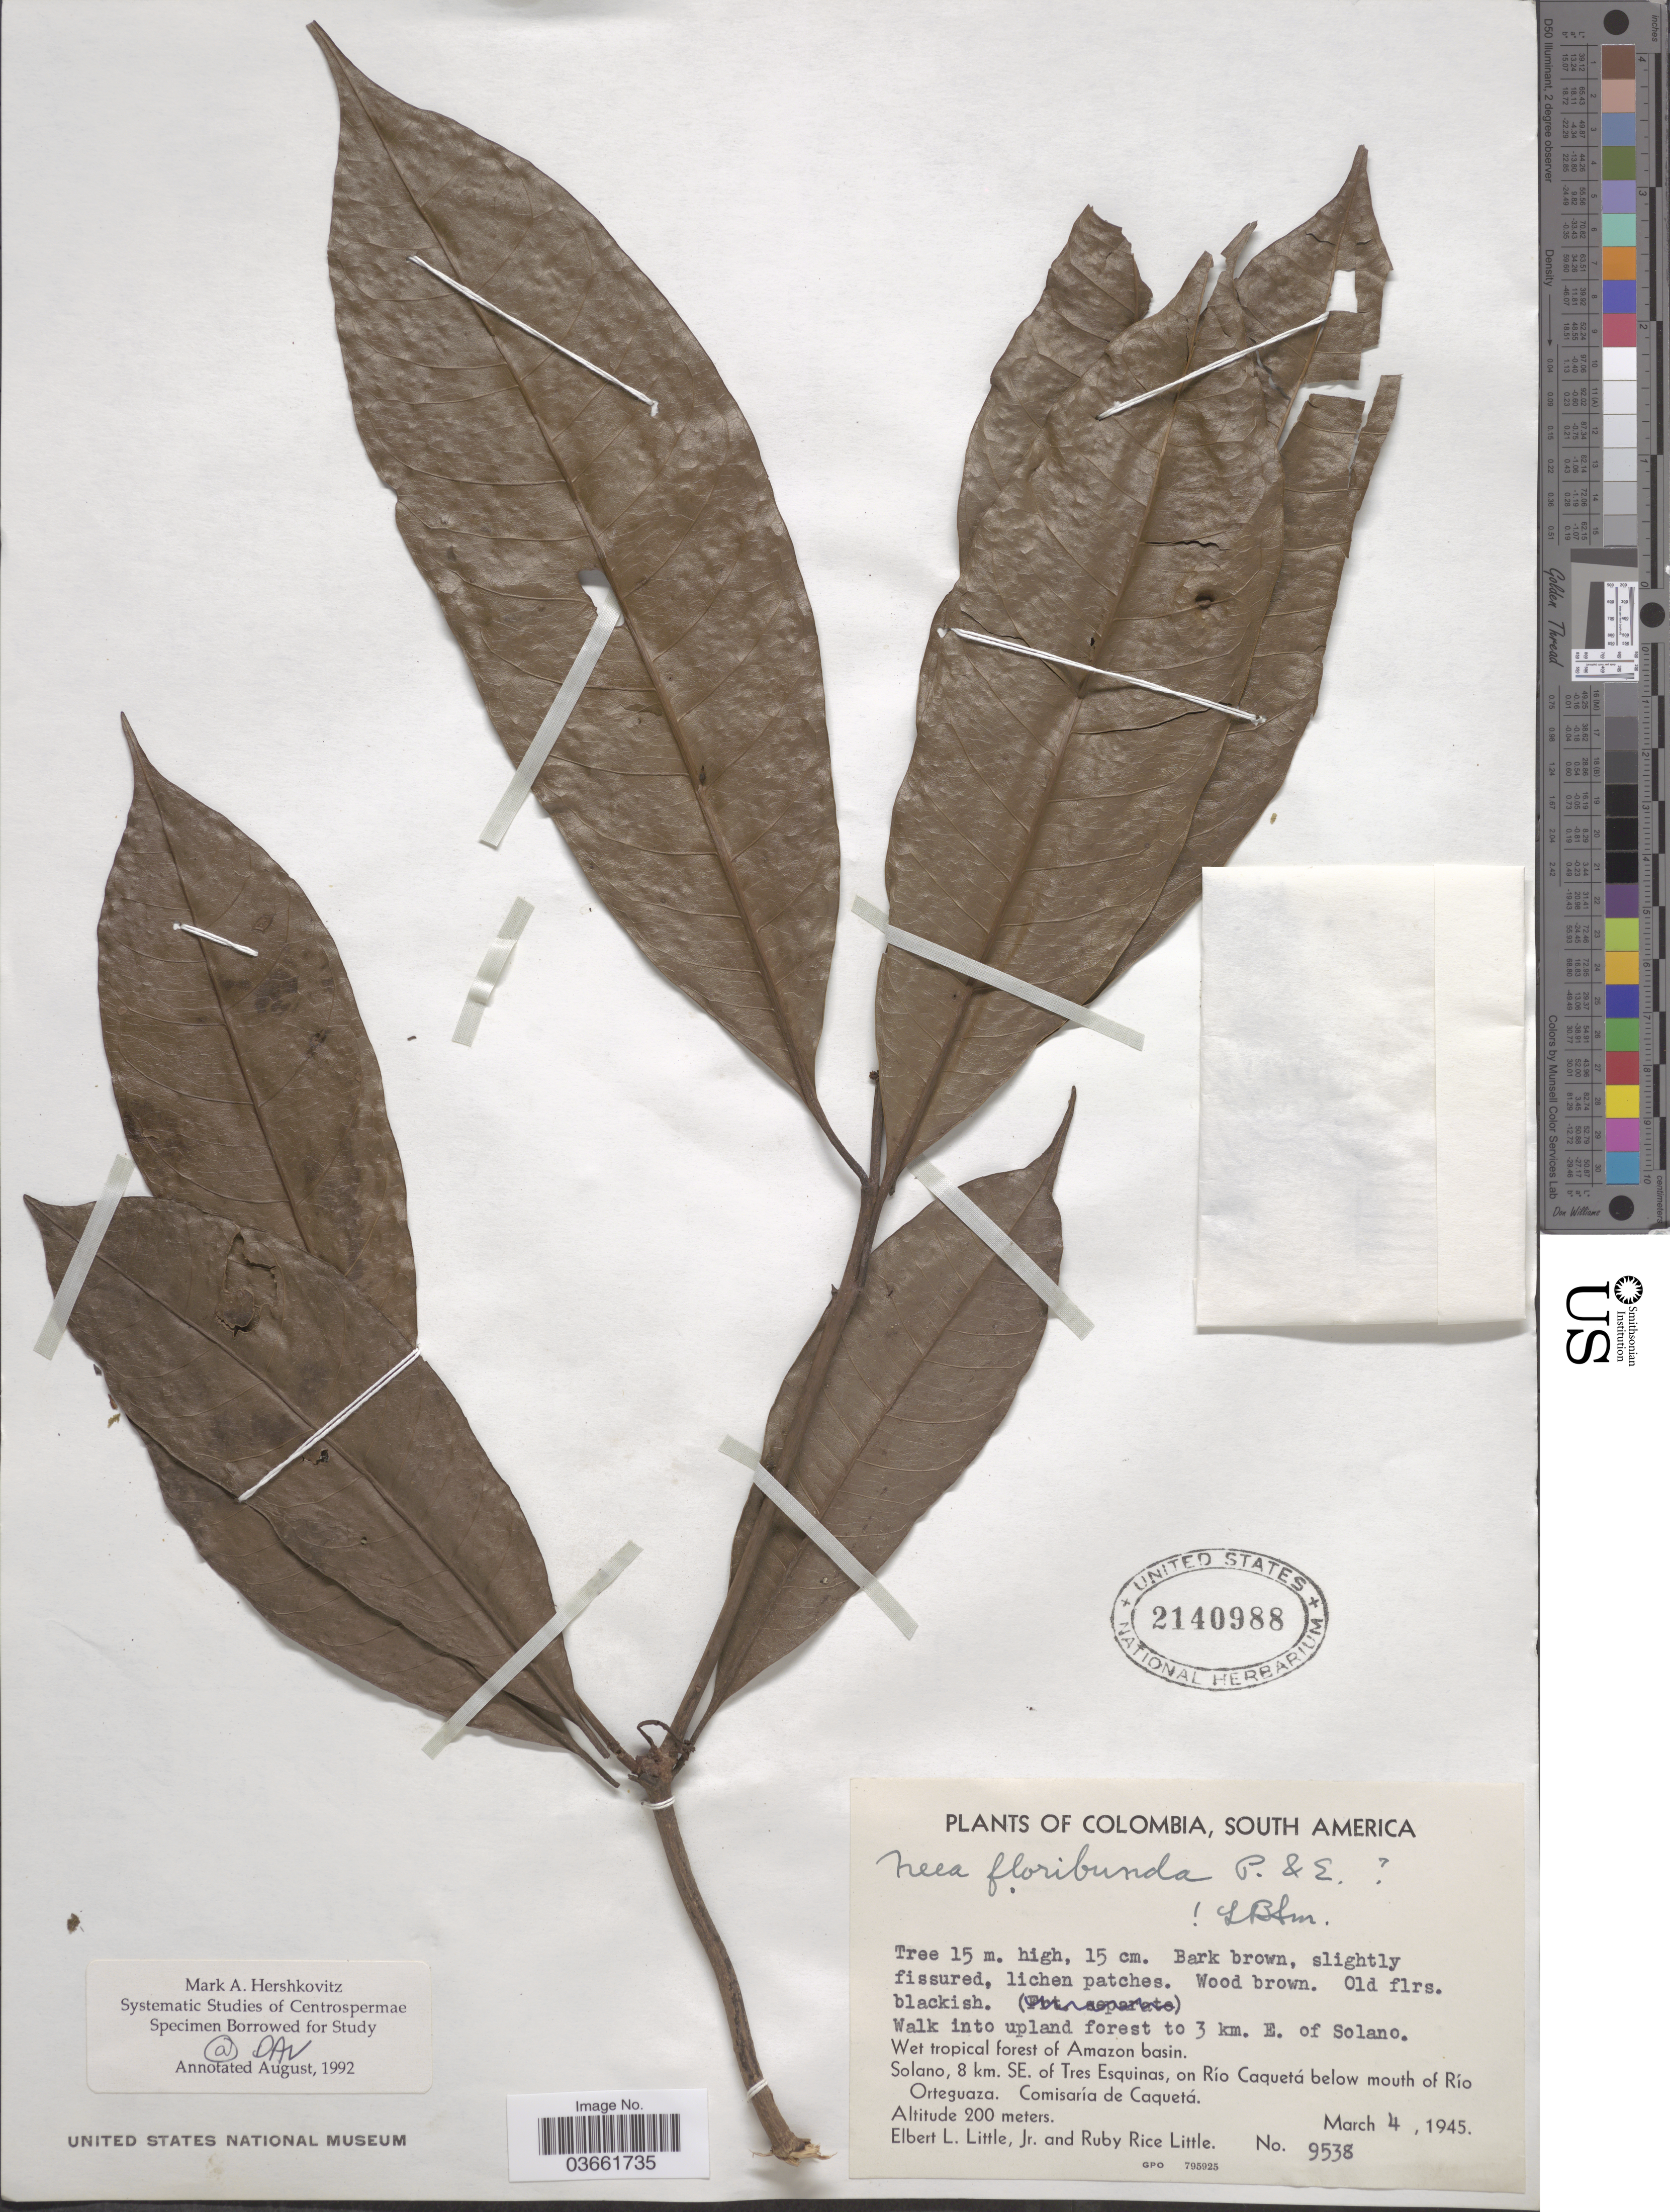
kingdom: Plantae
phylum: Tracheophyta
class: Magnoliopsida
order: Caryophyllales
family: Nyctaginaceae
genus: Neea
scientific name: Neea floribunda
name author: Poepp. & Endl.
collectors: E. L. Little & R. R. Little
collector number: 9538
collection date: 1945-03-04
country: Colombia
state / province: Caquetá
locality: Walk into upland forest to 3 km. E. of Solano. Wet tropical forest of Amazon basin. Solano, 8 km. SE. of Tres Esquinas, on Río Caquetá below mouth of Río Orteguaza. Comisaría de Caquetá.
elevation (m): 200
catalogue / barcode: US 2140988